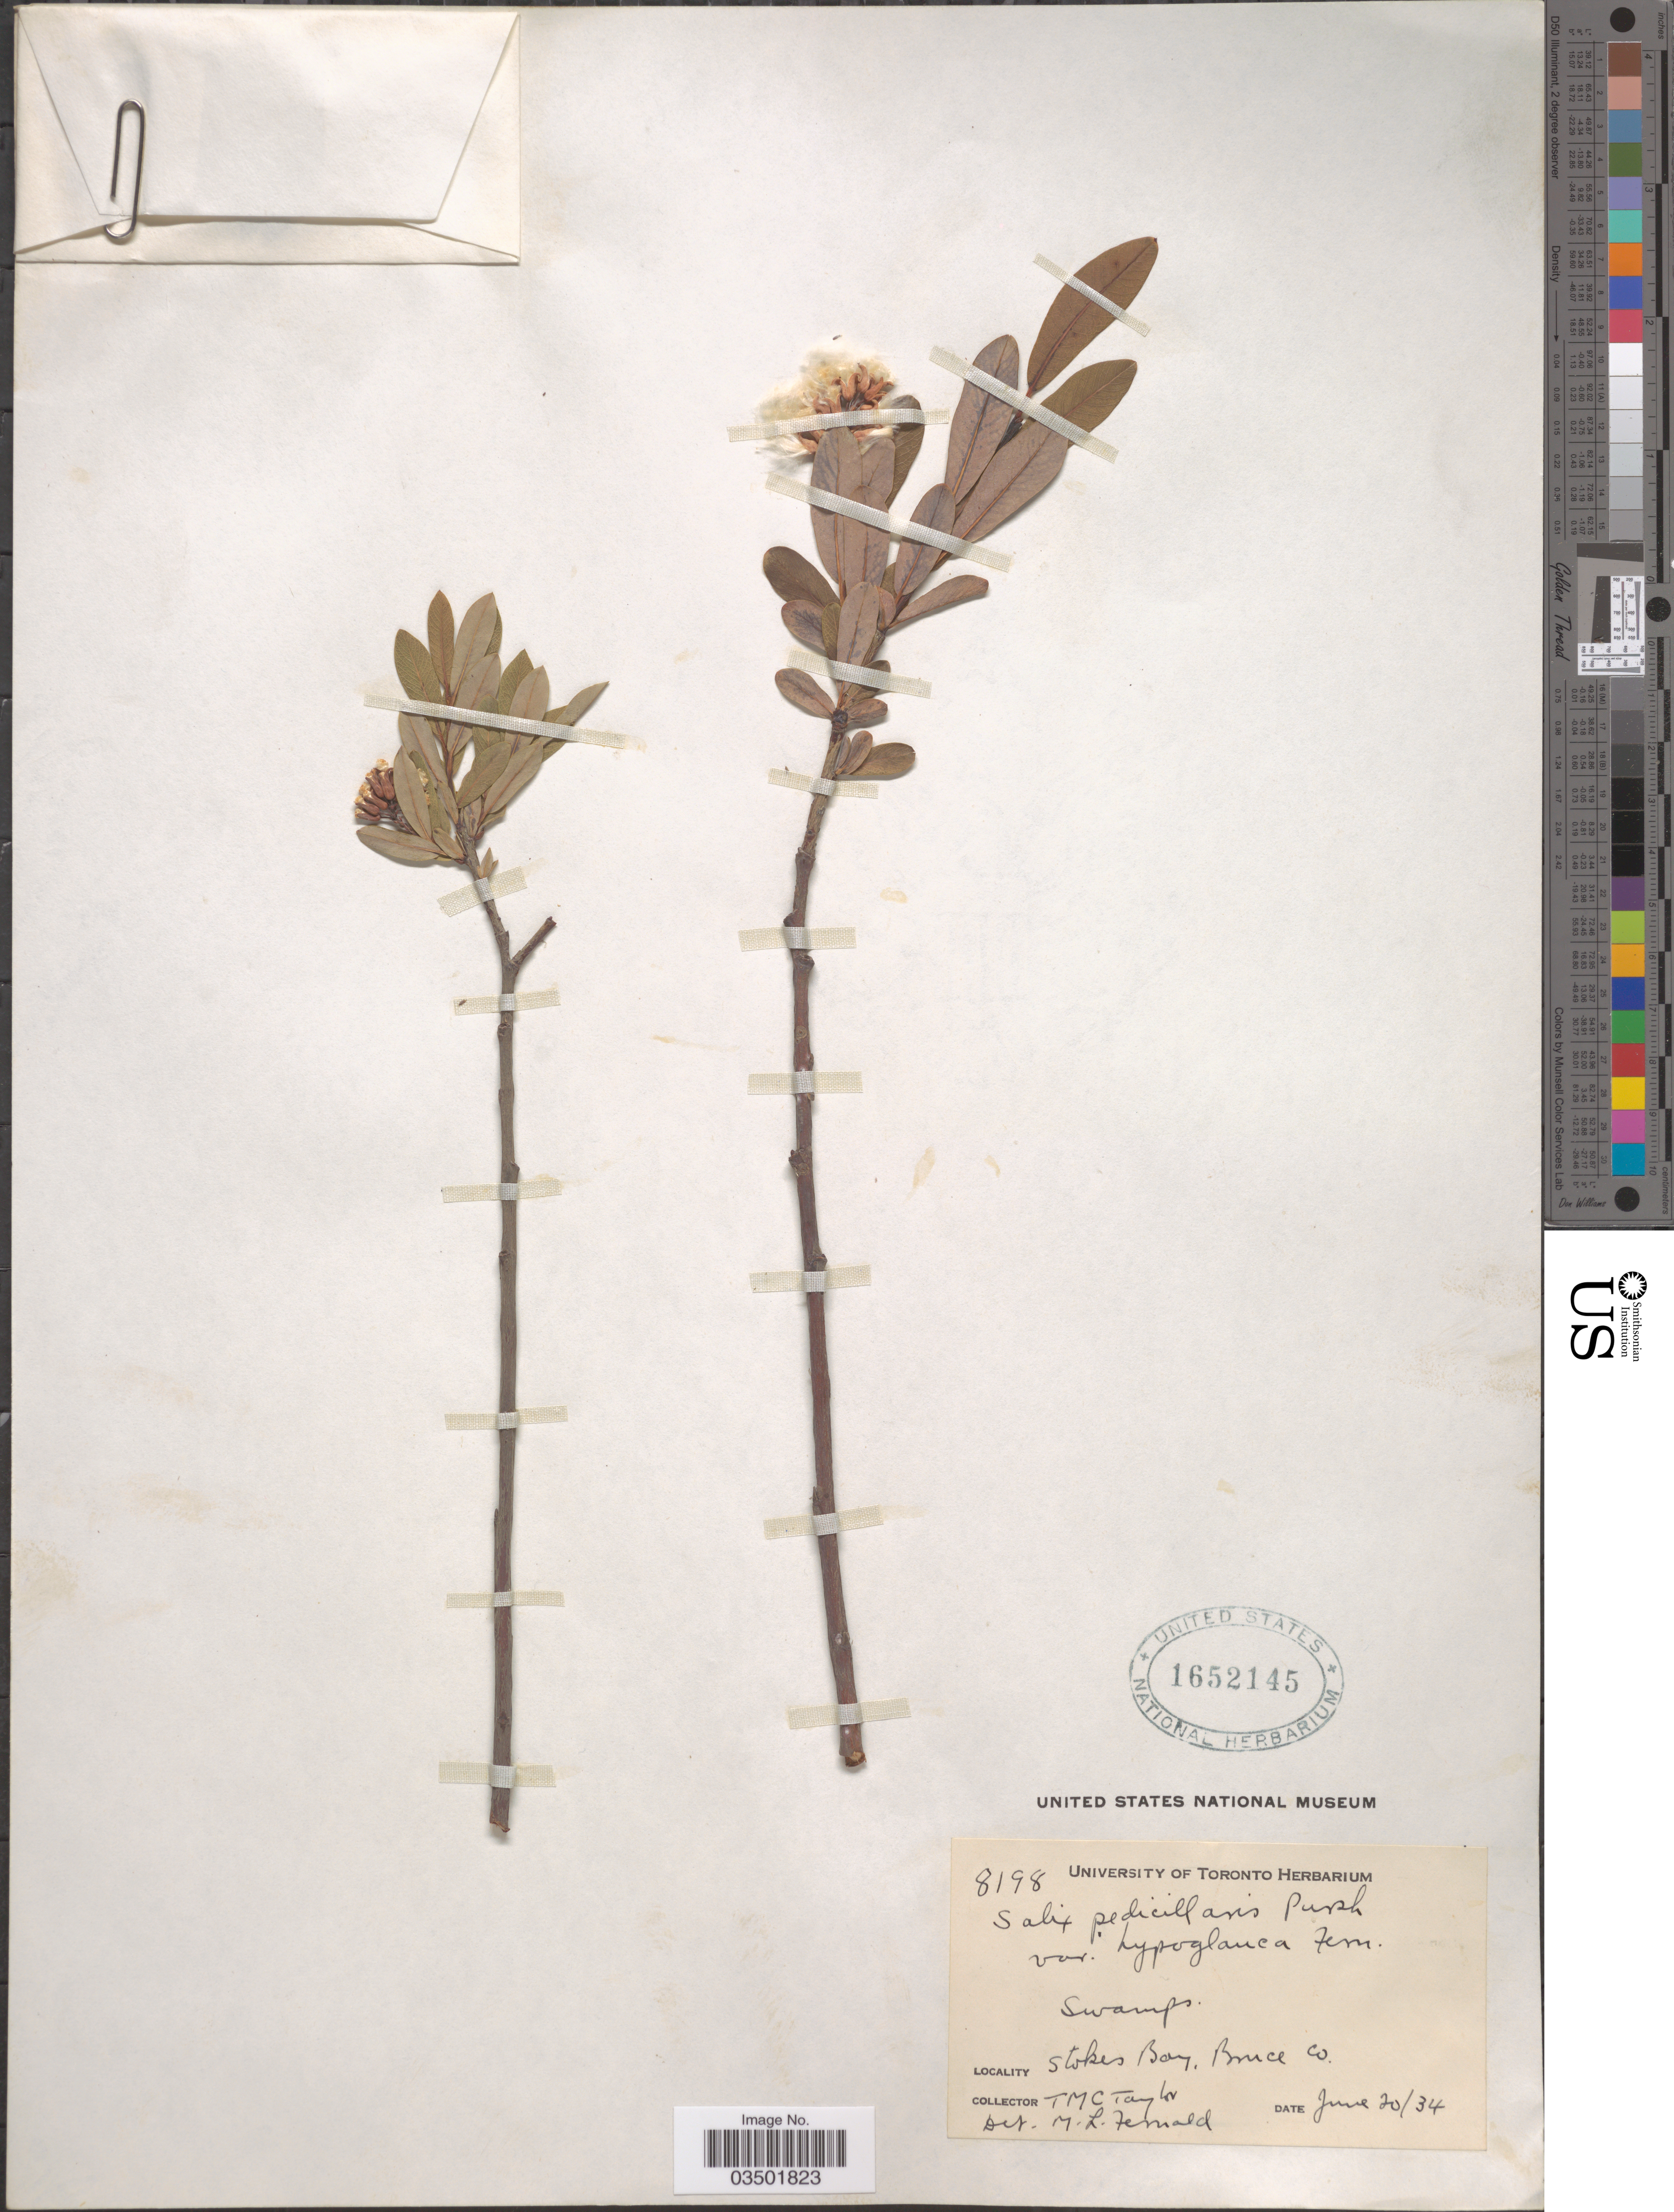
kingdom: Plantae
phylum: Tracheophyta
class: Magnoliopsida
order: Malpighiales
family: Salicaceae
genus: Salix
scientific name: Salix pedicellaris var. hypoglauca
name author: Fernald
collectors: T. M. C. Taylor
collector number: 8198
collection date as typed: Transcribed d/m/y: 20/6/34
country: Canada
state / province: Ontario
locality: Swamps, Stokes Bay, Bruce Co.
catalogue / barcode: US 1652145